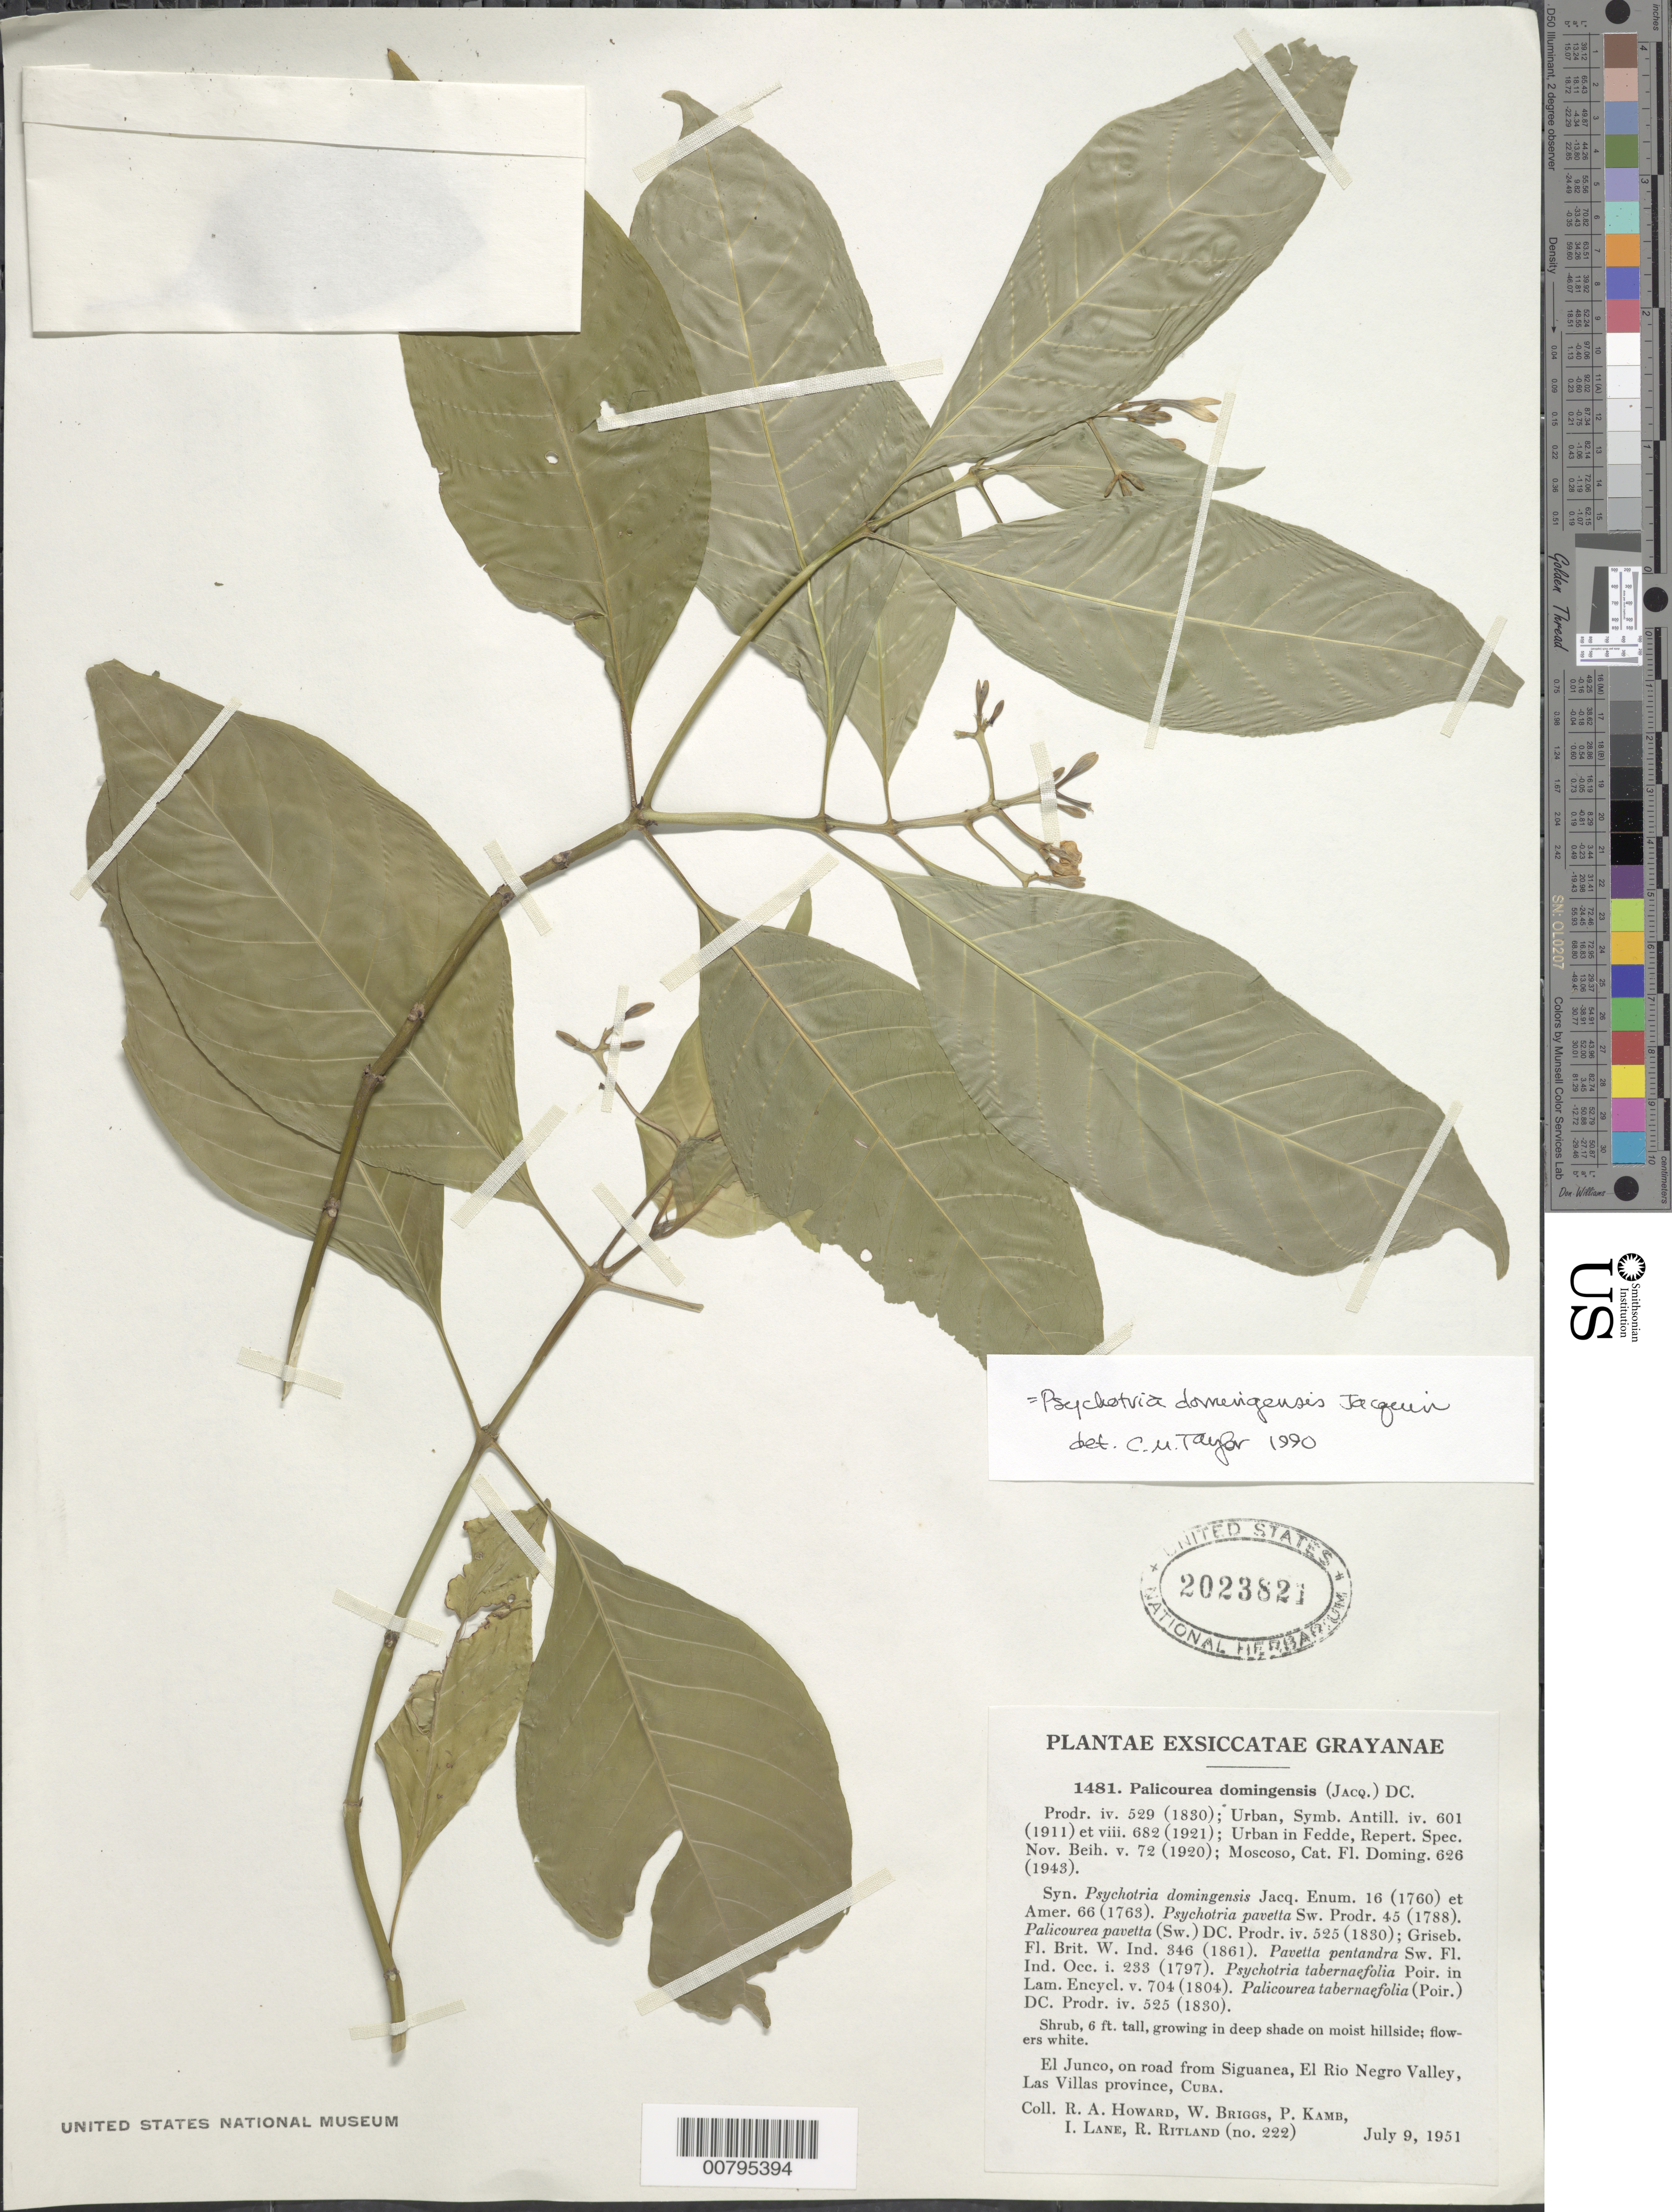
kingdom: Plantae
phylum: Tracheophyta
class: Magnoliopsida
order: Gentianales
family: Rubiaceae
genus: Psychotria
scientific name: Psychotria domingensis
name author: Jacq.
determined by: Taylor, Charlotte M.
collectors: R. A. Howard, W. Briggs, P. Kamb, I. Lane & R. Ritland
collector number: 222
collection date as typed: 09 Jul 1951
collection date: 1951-07-09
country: Cuba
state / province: Las Villas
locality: El Junco, on road from Siguanea, El Rio Negro Valley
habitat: Moist hillside, in deep shade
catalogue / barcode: US 2023821